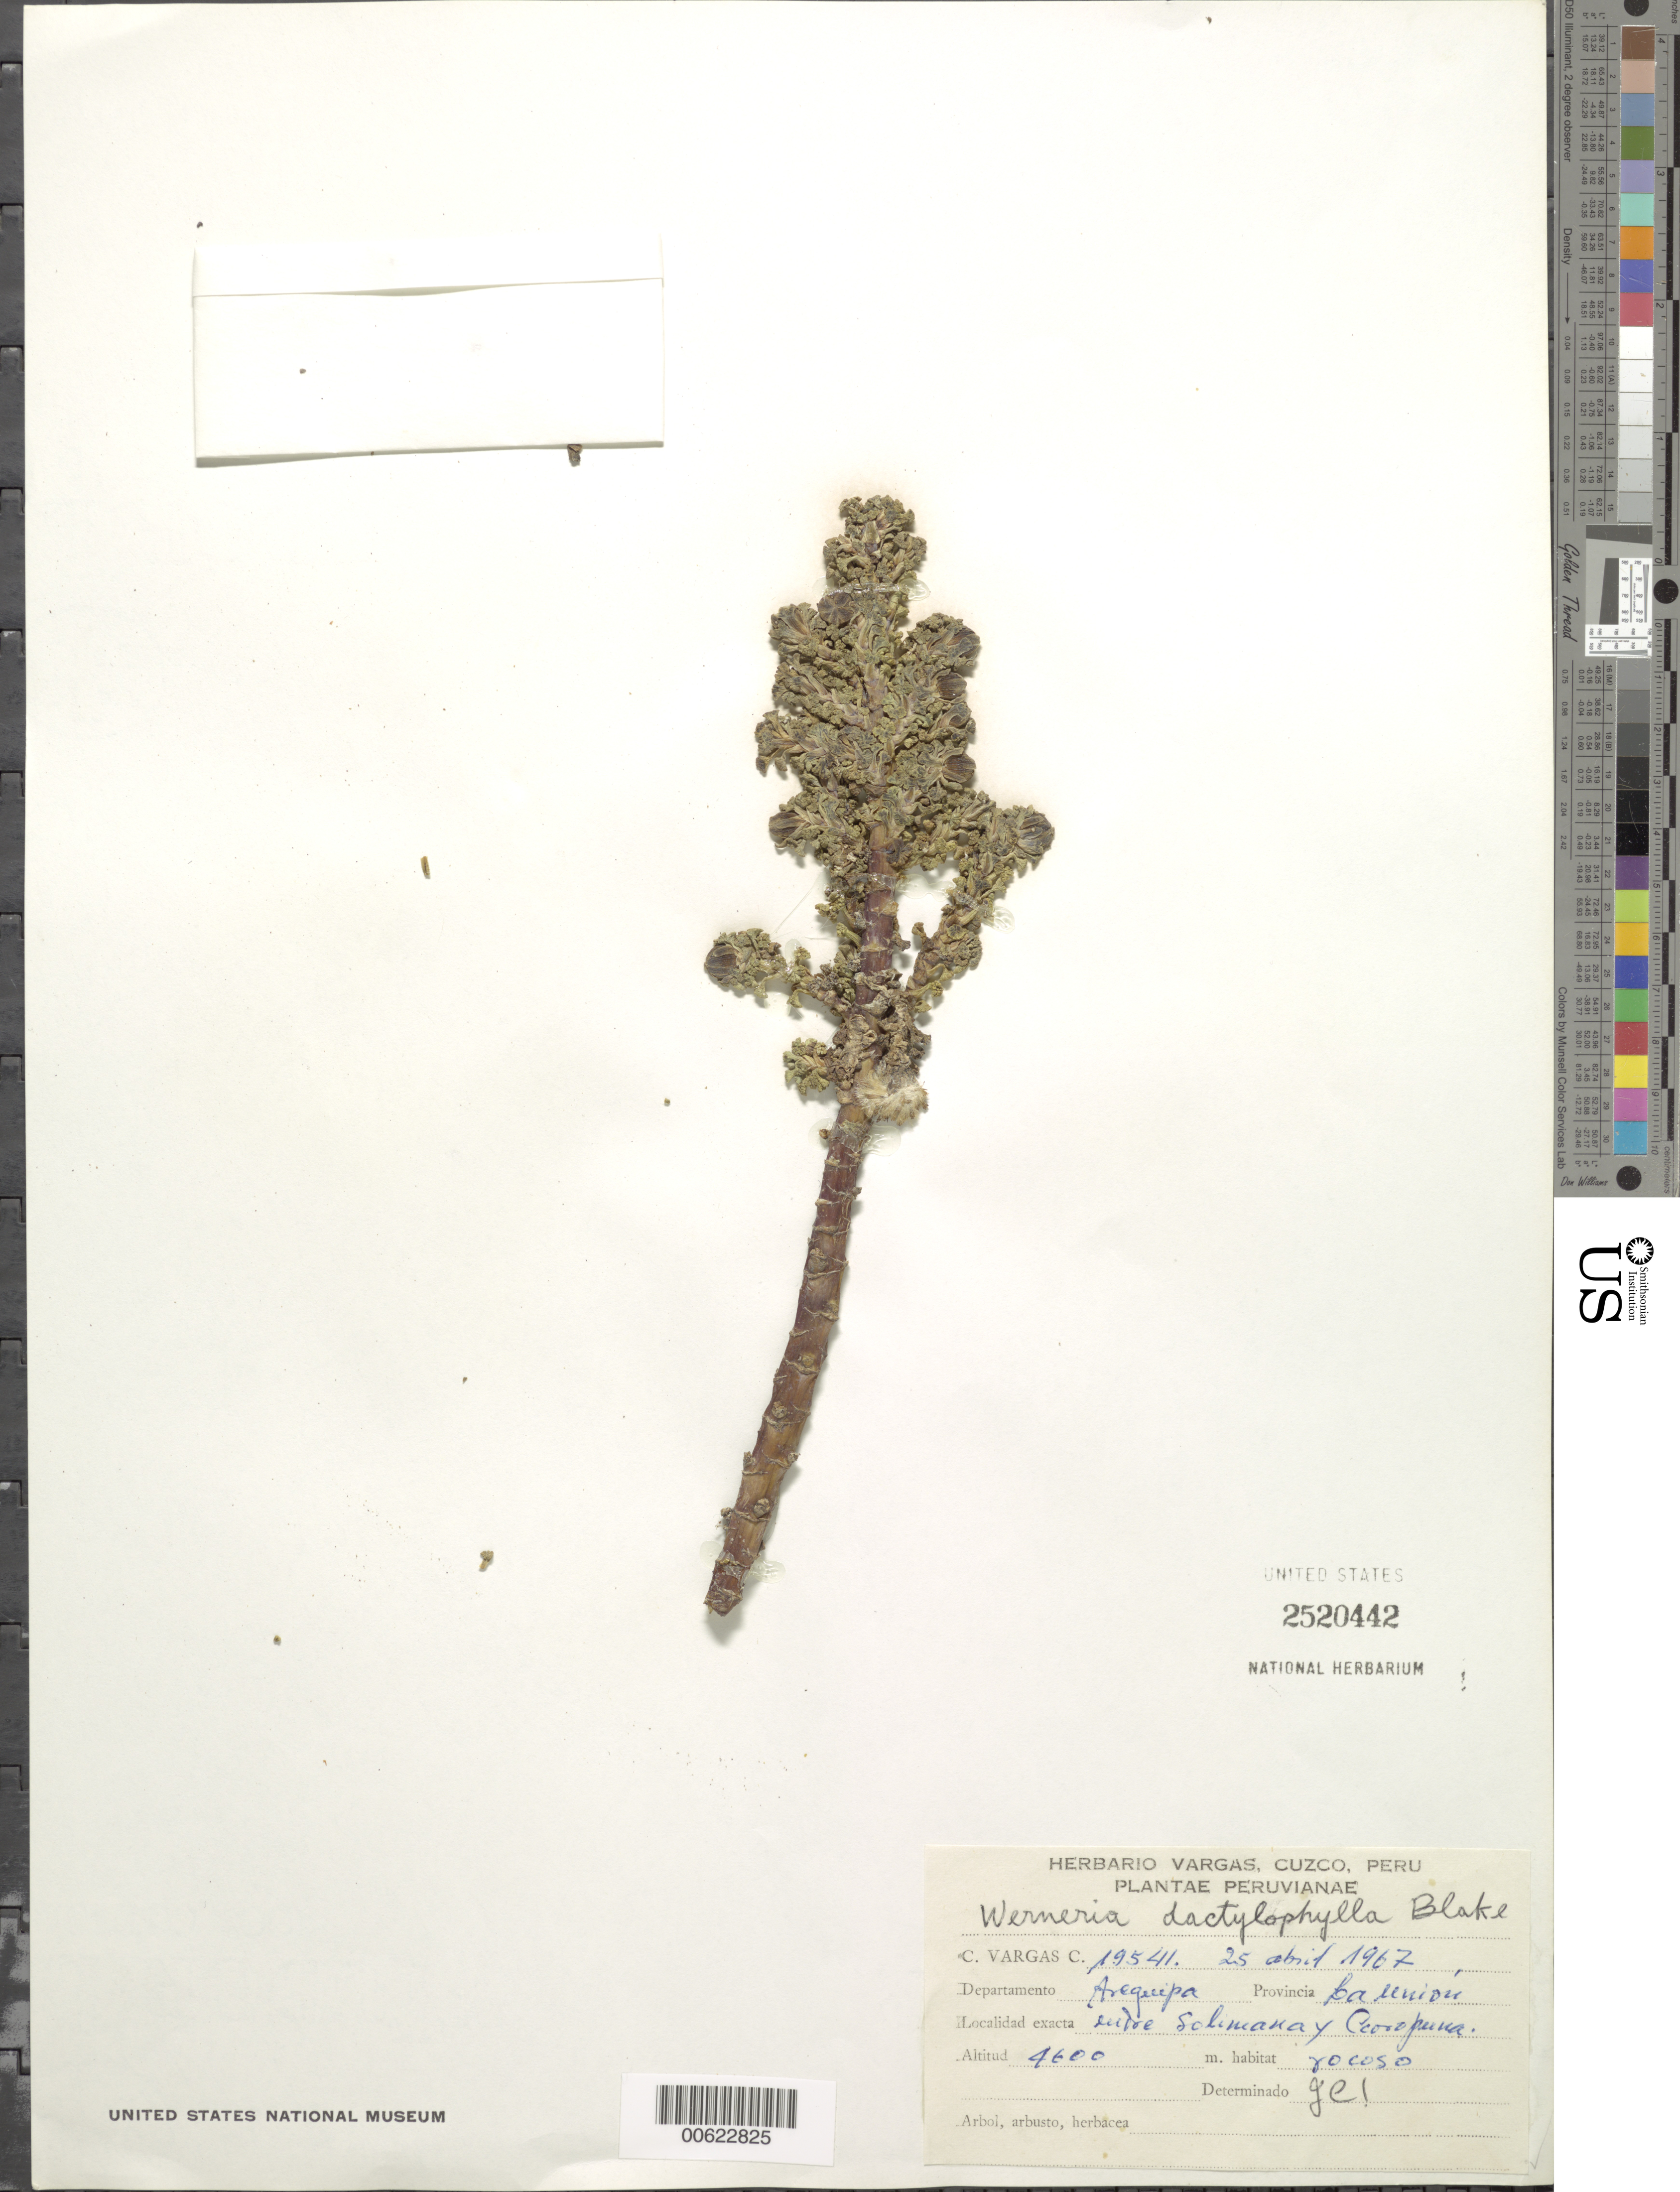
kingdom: Plantae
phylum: Tracheophyta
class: Magnoliopsida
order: Asterales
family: Asteraceae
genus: Xenophyllum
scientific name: Xenophyllum staffordiae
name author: (Sandwith) V.A. Funk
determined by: Calvo, Joel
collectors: C. Vargas C.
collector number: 19541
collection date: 1967-04-25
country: Peru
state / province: Arequipa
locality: Ballnion [sic]: Solimana [sic] to Coropuna [sic]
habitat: Rocoso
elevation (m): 4600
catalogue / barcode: US 2520442